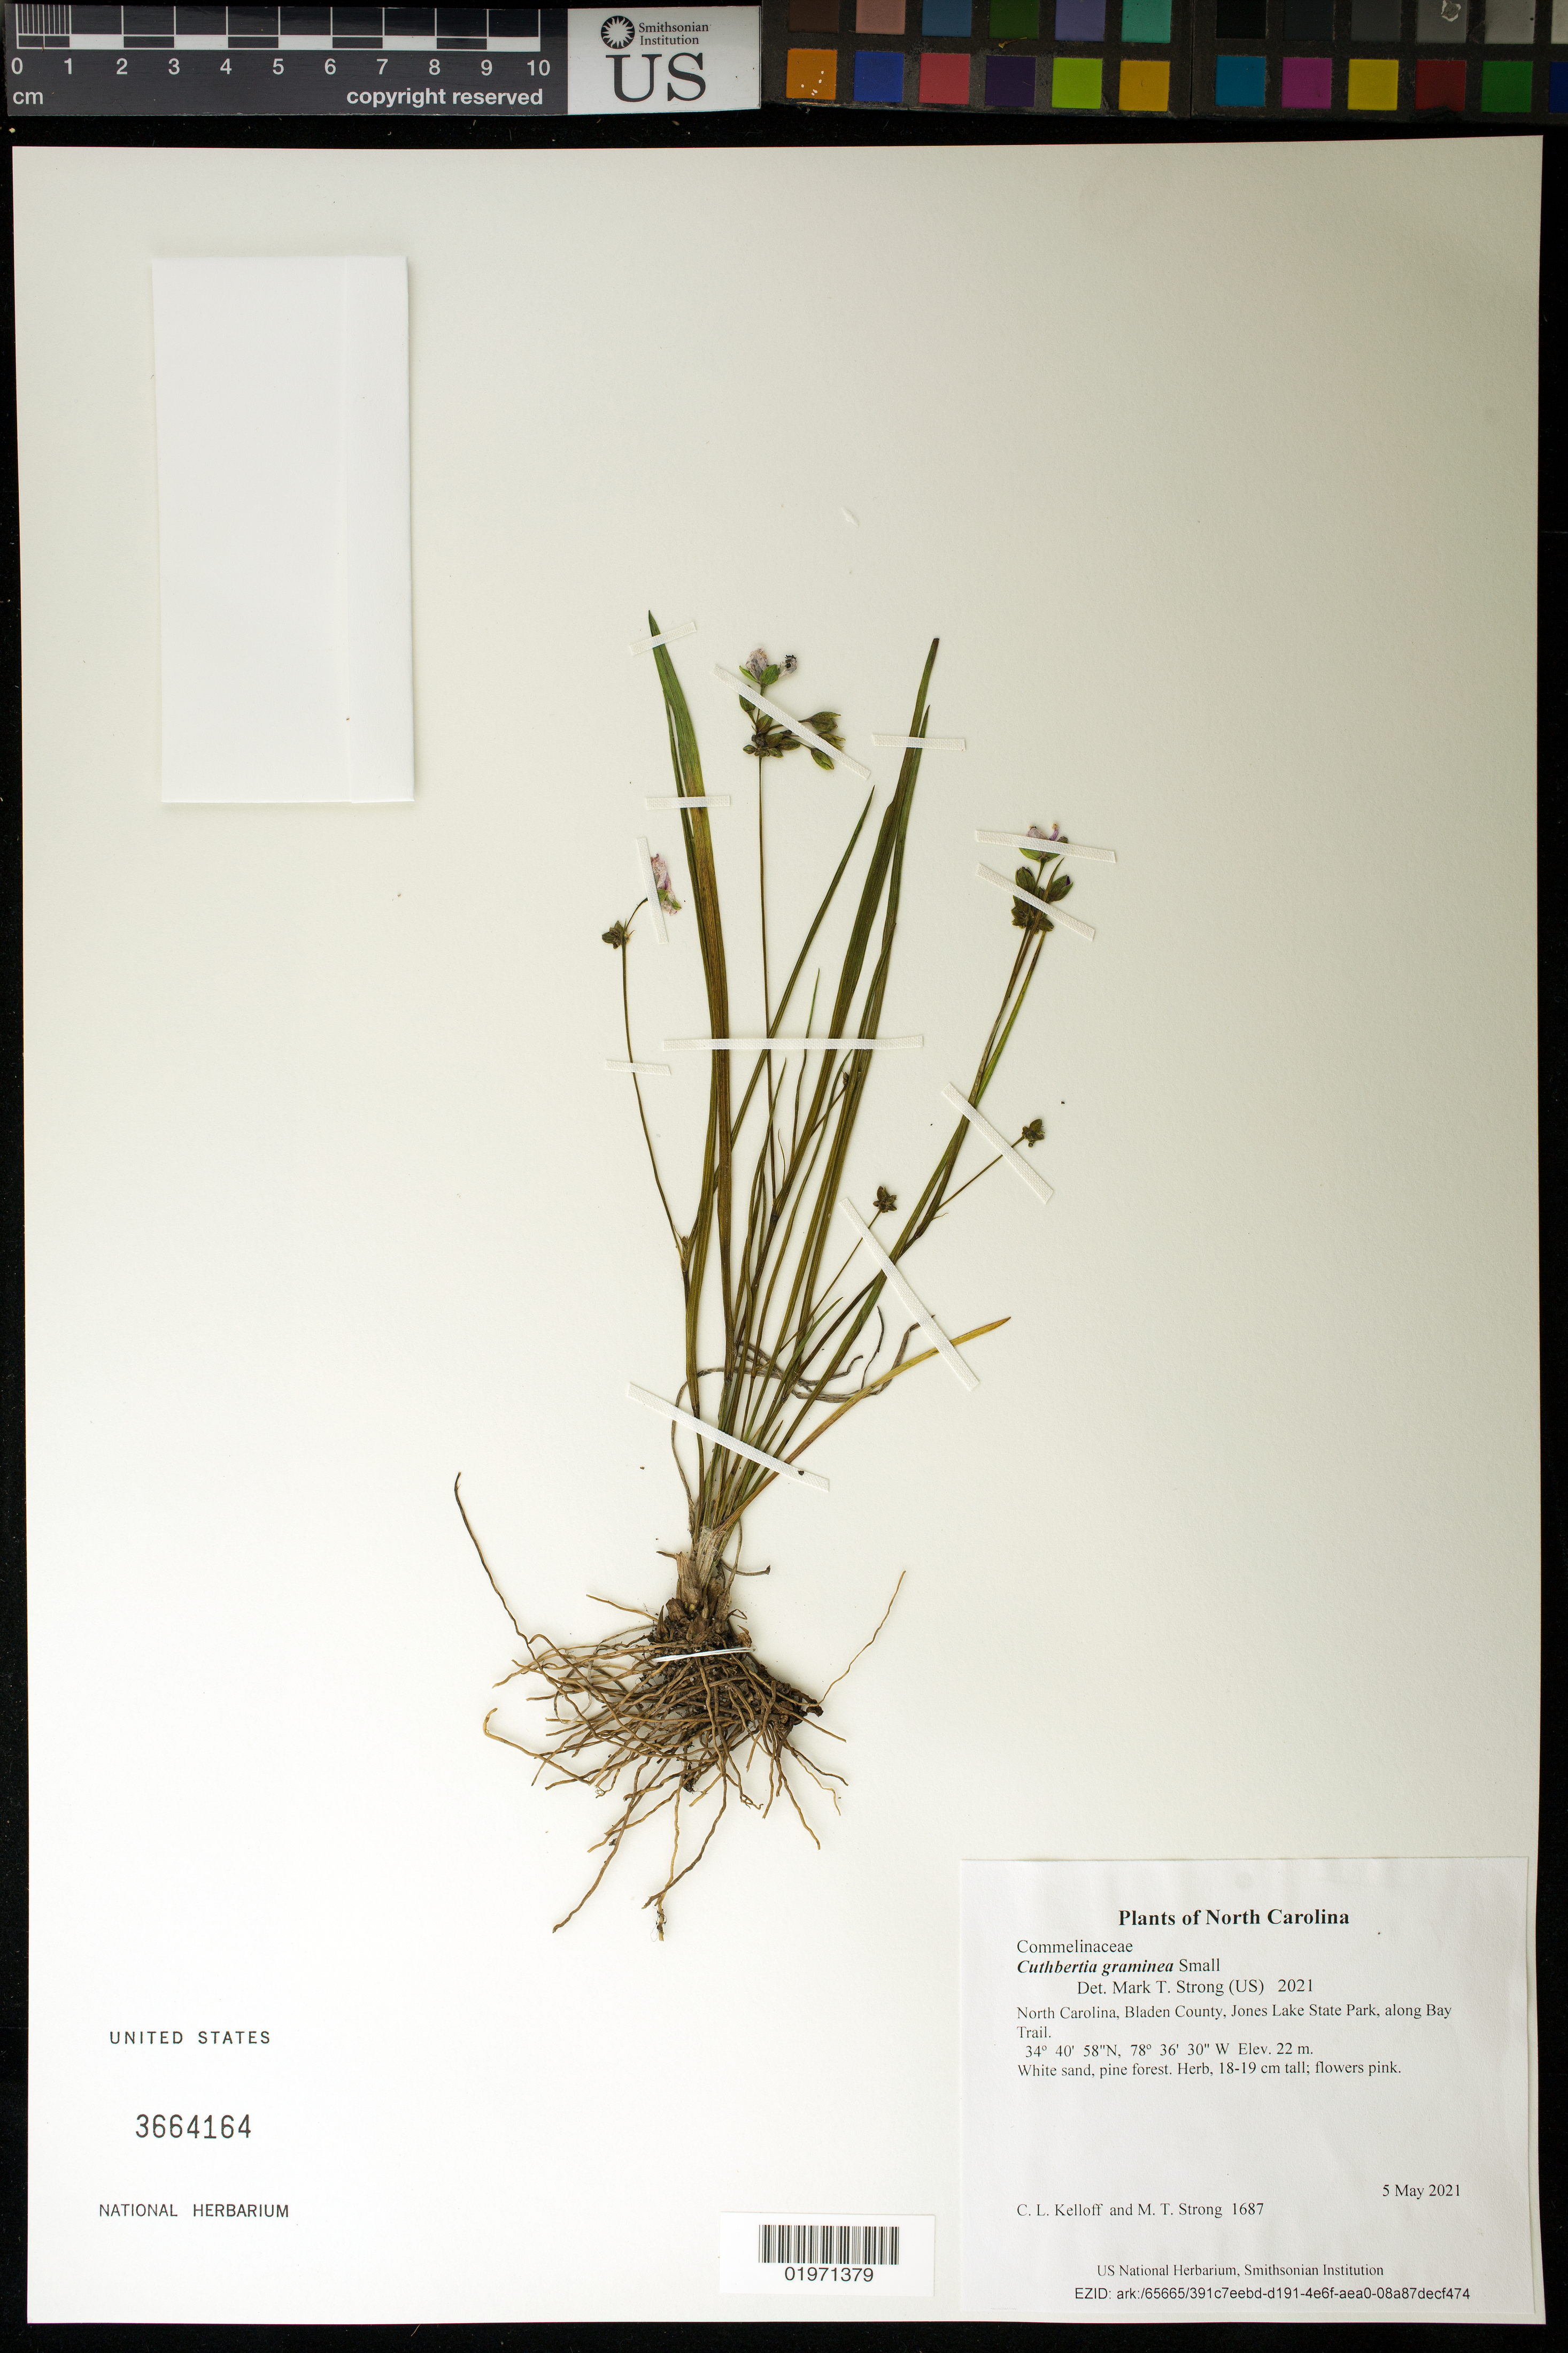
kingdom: Plantae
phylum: Tracheophyta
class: Liliopsida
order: Commelinales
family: Commelinaceae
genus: Cuthbertia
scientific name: Cuthbertia graminea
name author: Small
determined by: Strong, M. T., (US), Smithsonian Institution - National Museum of Natural History (UNITED STATES)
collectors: C. L. Kelloff & M. T. Strong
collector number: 1687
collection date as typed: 5 May 2021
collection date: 2021-05-05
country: United States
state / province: North Carolina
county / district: Bladen County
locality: Jones Lake State Park, along Bay Trail.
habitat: White sand, pine forest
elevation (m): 22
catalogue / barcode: US 3664164